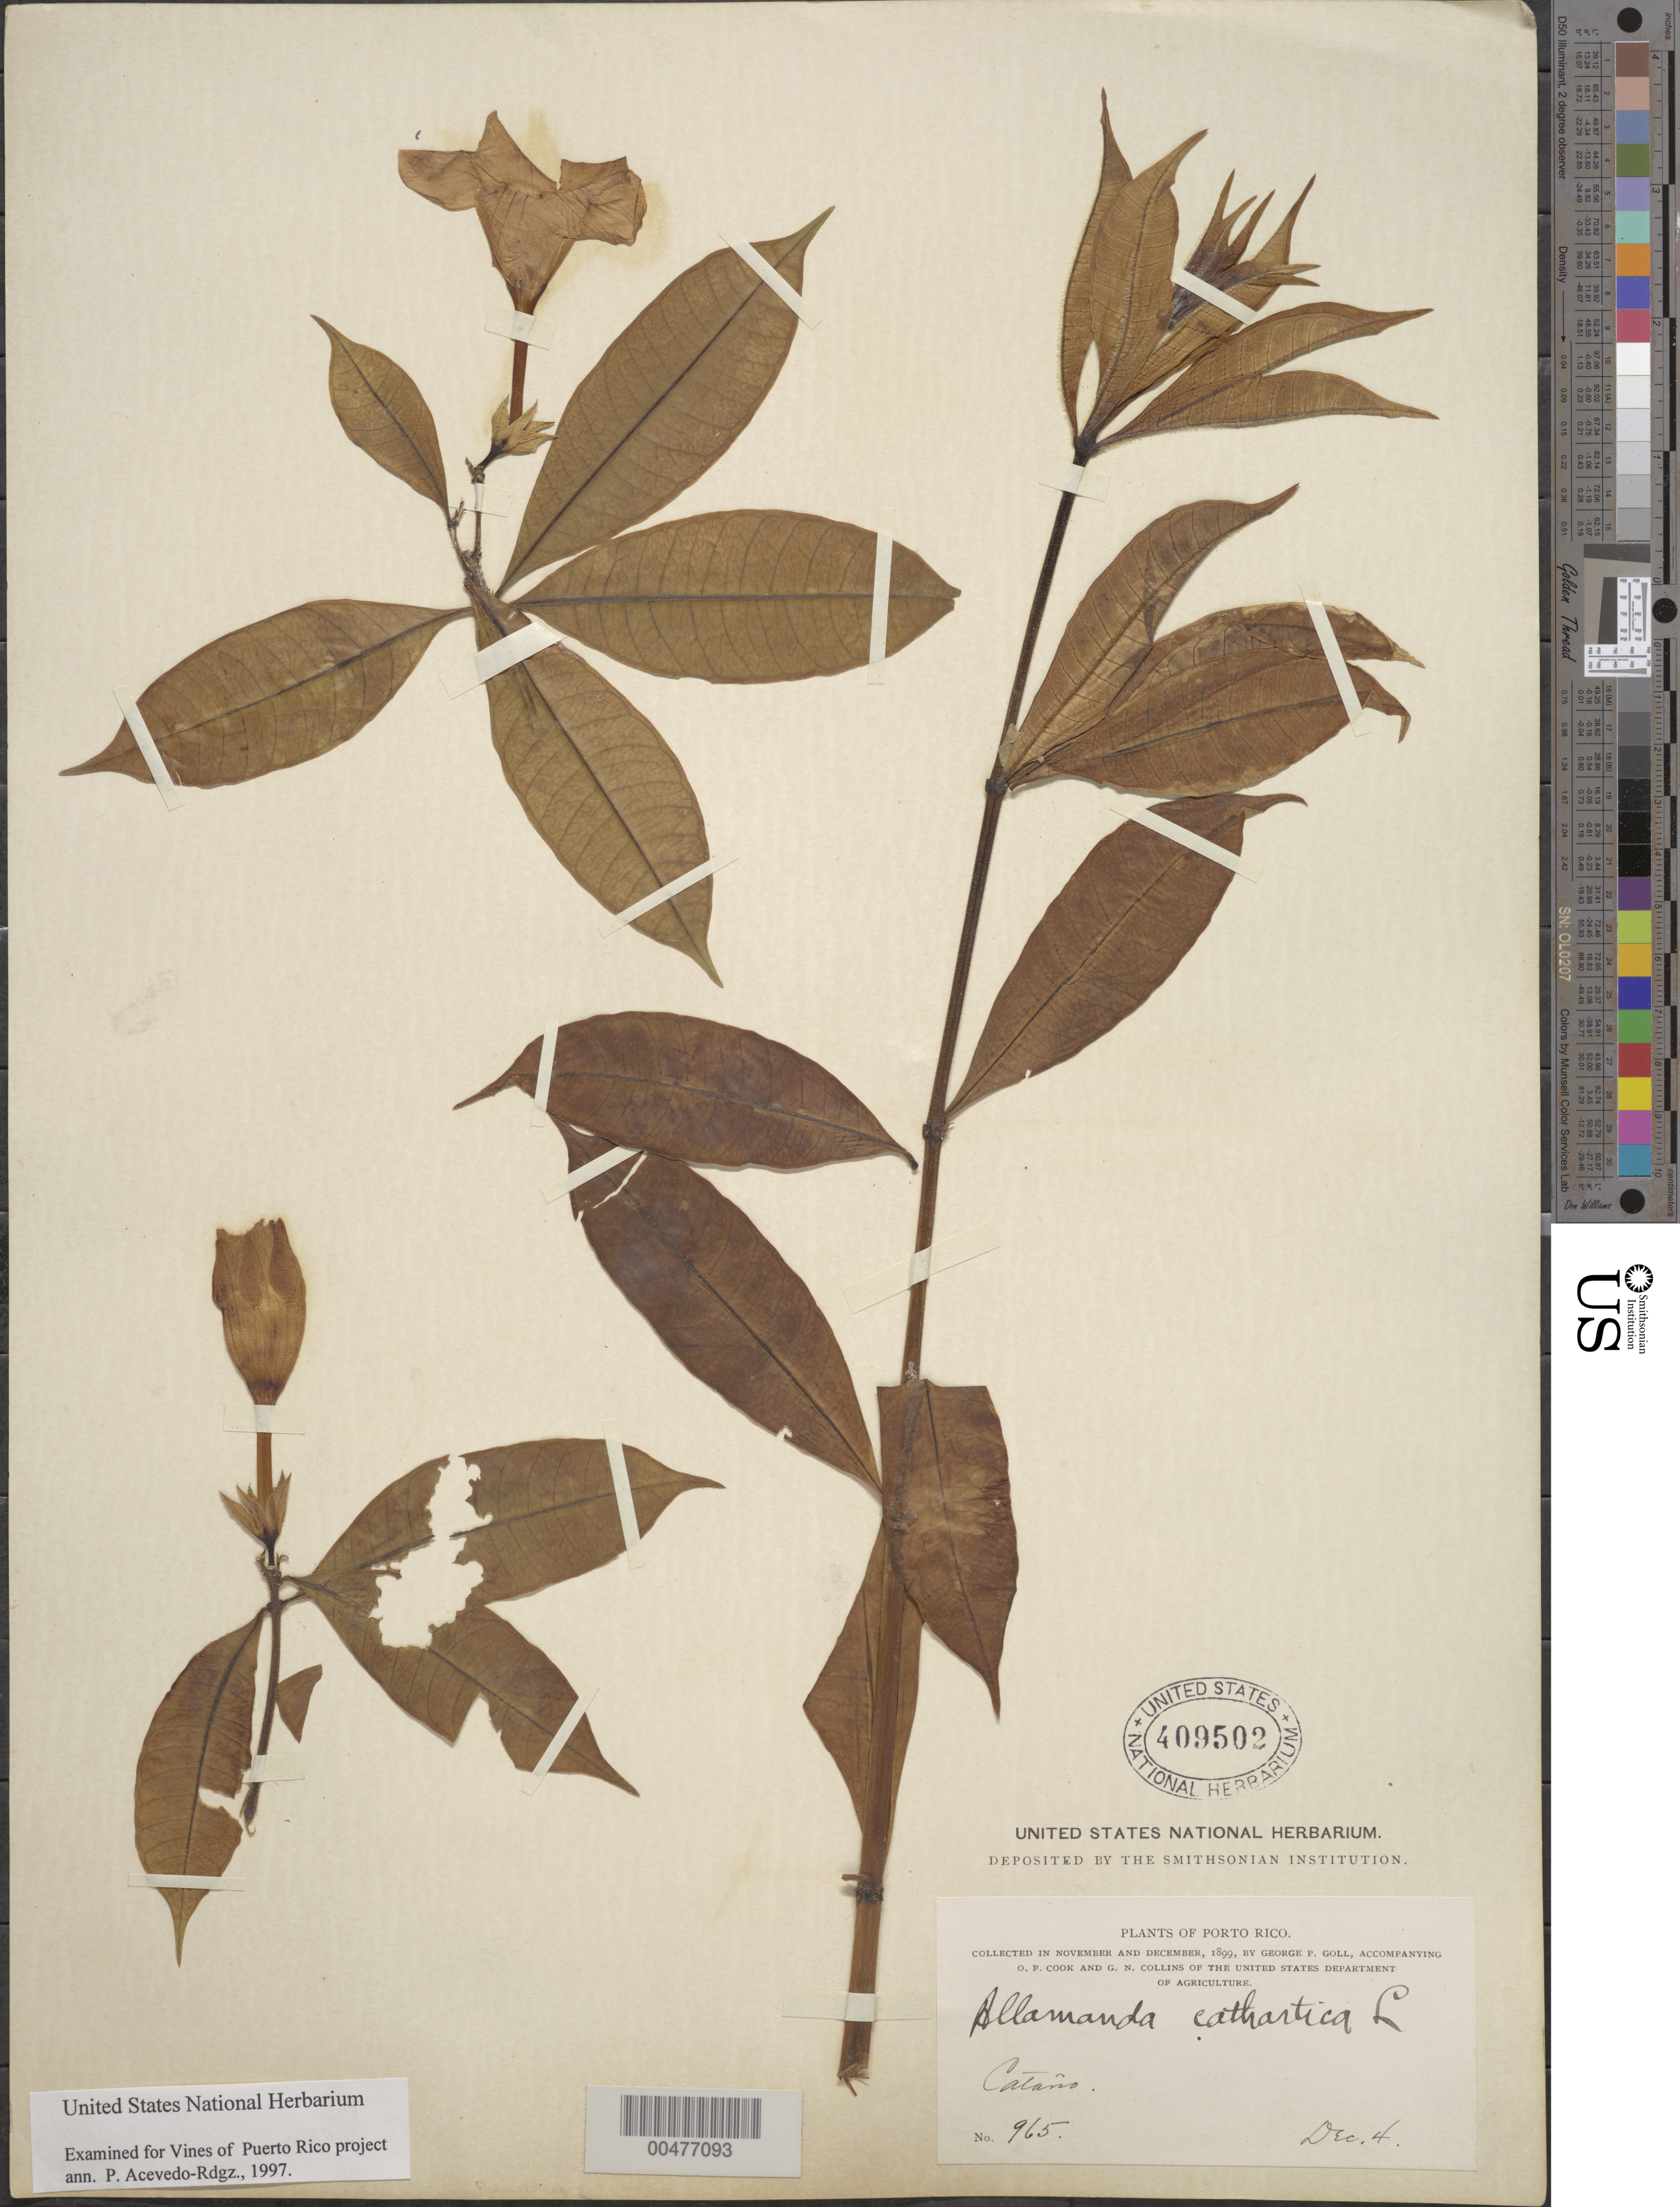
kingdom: Plantae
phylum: Tracheophyta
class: Magnoliopsida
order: Gentianales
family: Apocynaceae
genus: Allamanda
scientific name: Allamanda cathartica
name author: L.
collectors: G. Goll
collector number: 965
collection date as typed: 04 Dec 1899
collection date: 1899-12-04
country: Puerto Rico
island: Greater Antilles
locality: Cataño.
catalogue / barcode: US 409502